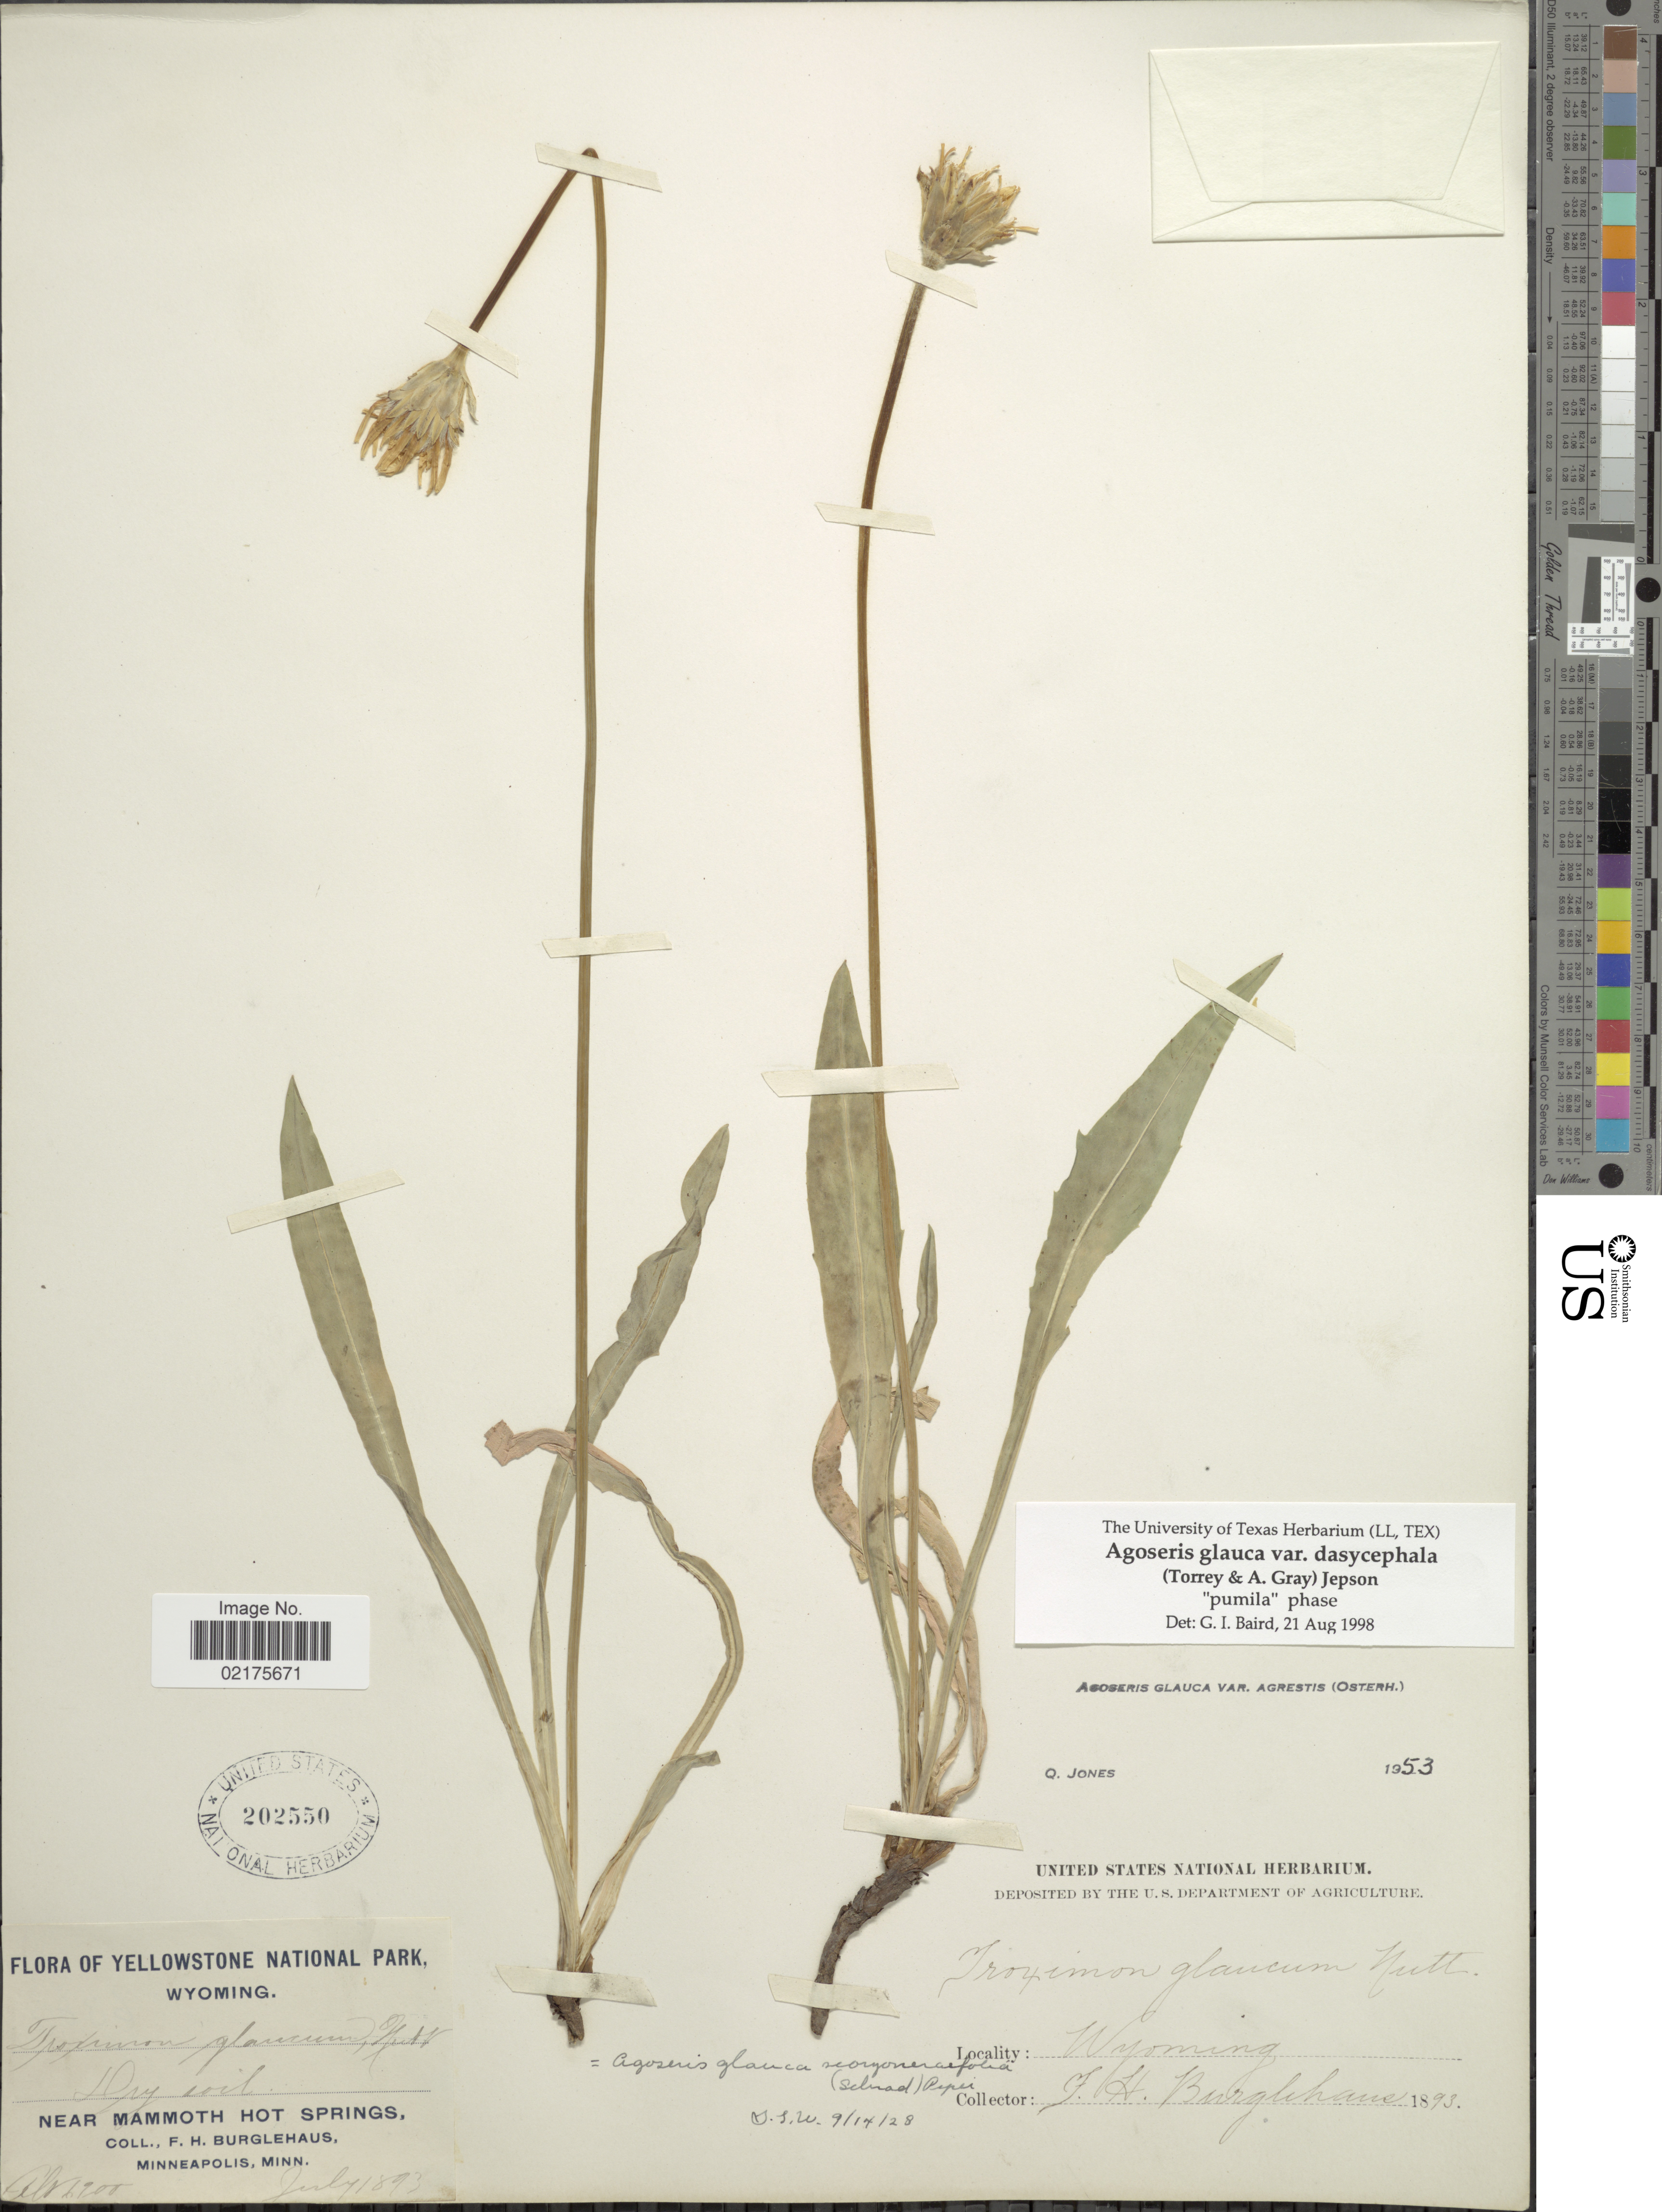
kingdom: Plantae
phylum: Tracheophyta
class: Magnoliopsida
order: Asterales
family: Asteraceae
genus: Agoseris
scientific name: Agoseris glauca var. dasycephala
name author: (Torr. & A. Gray) Jeps.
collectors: F. Burglehaus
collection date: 1893-07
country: United States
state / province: Wyoming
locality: Yellowstone National Park, Near Mammoth Hot Springs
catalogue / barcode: US 202550